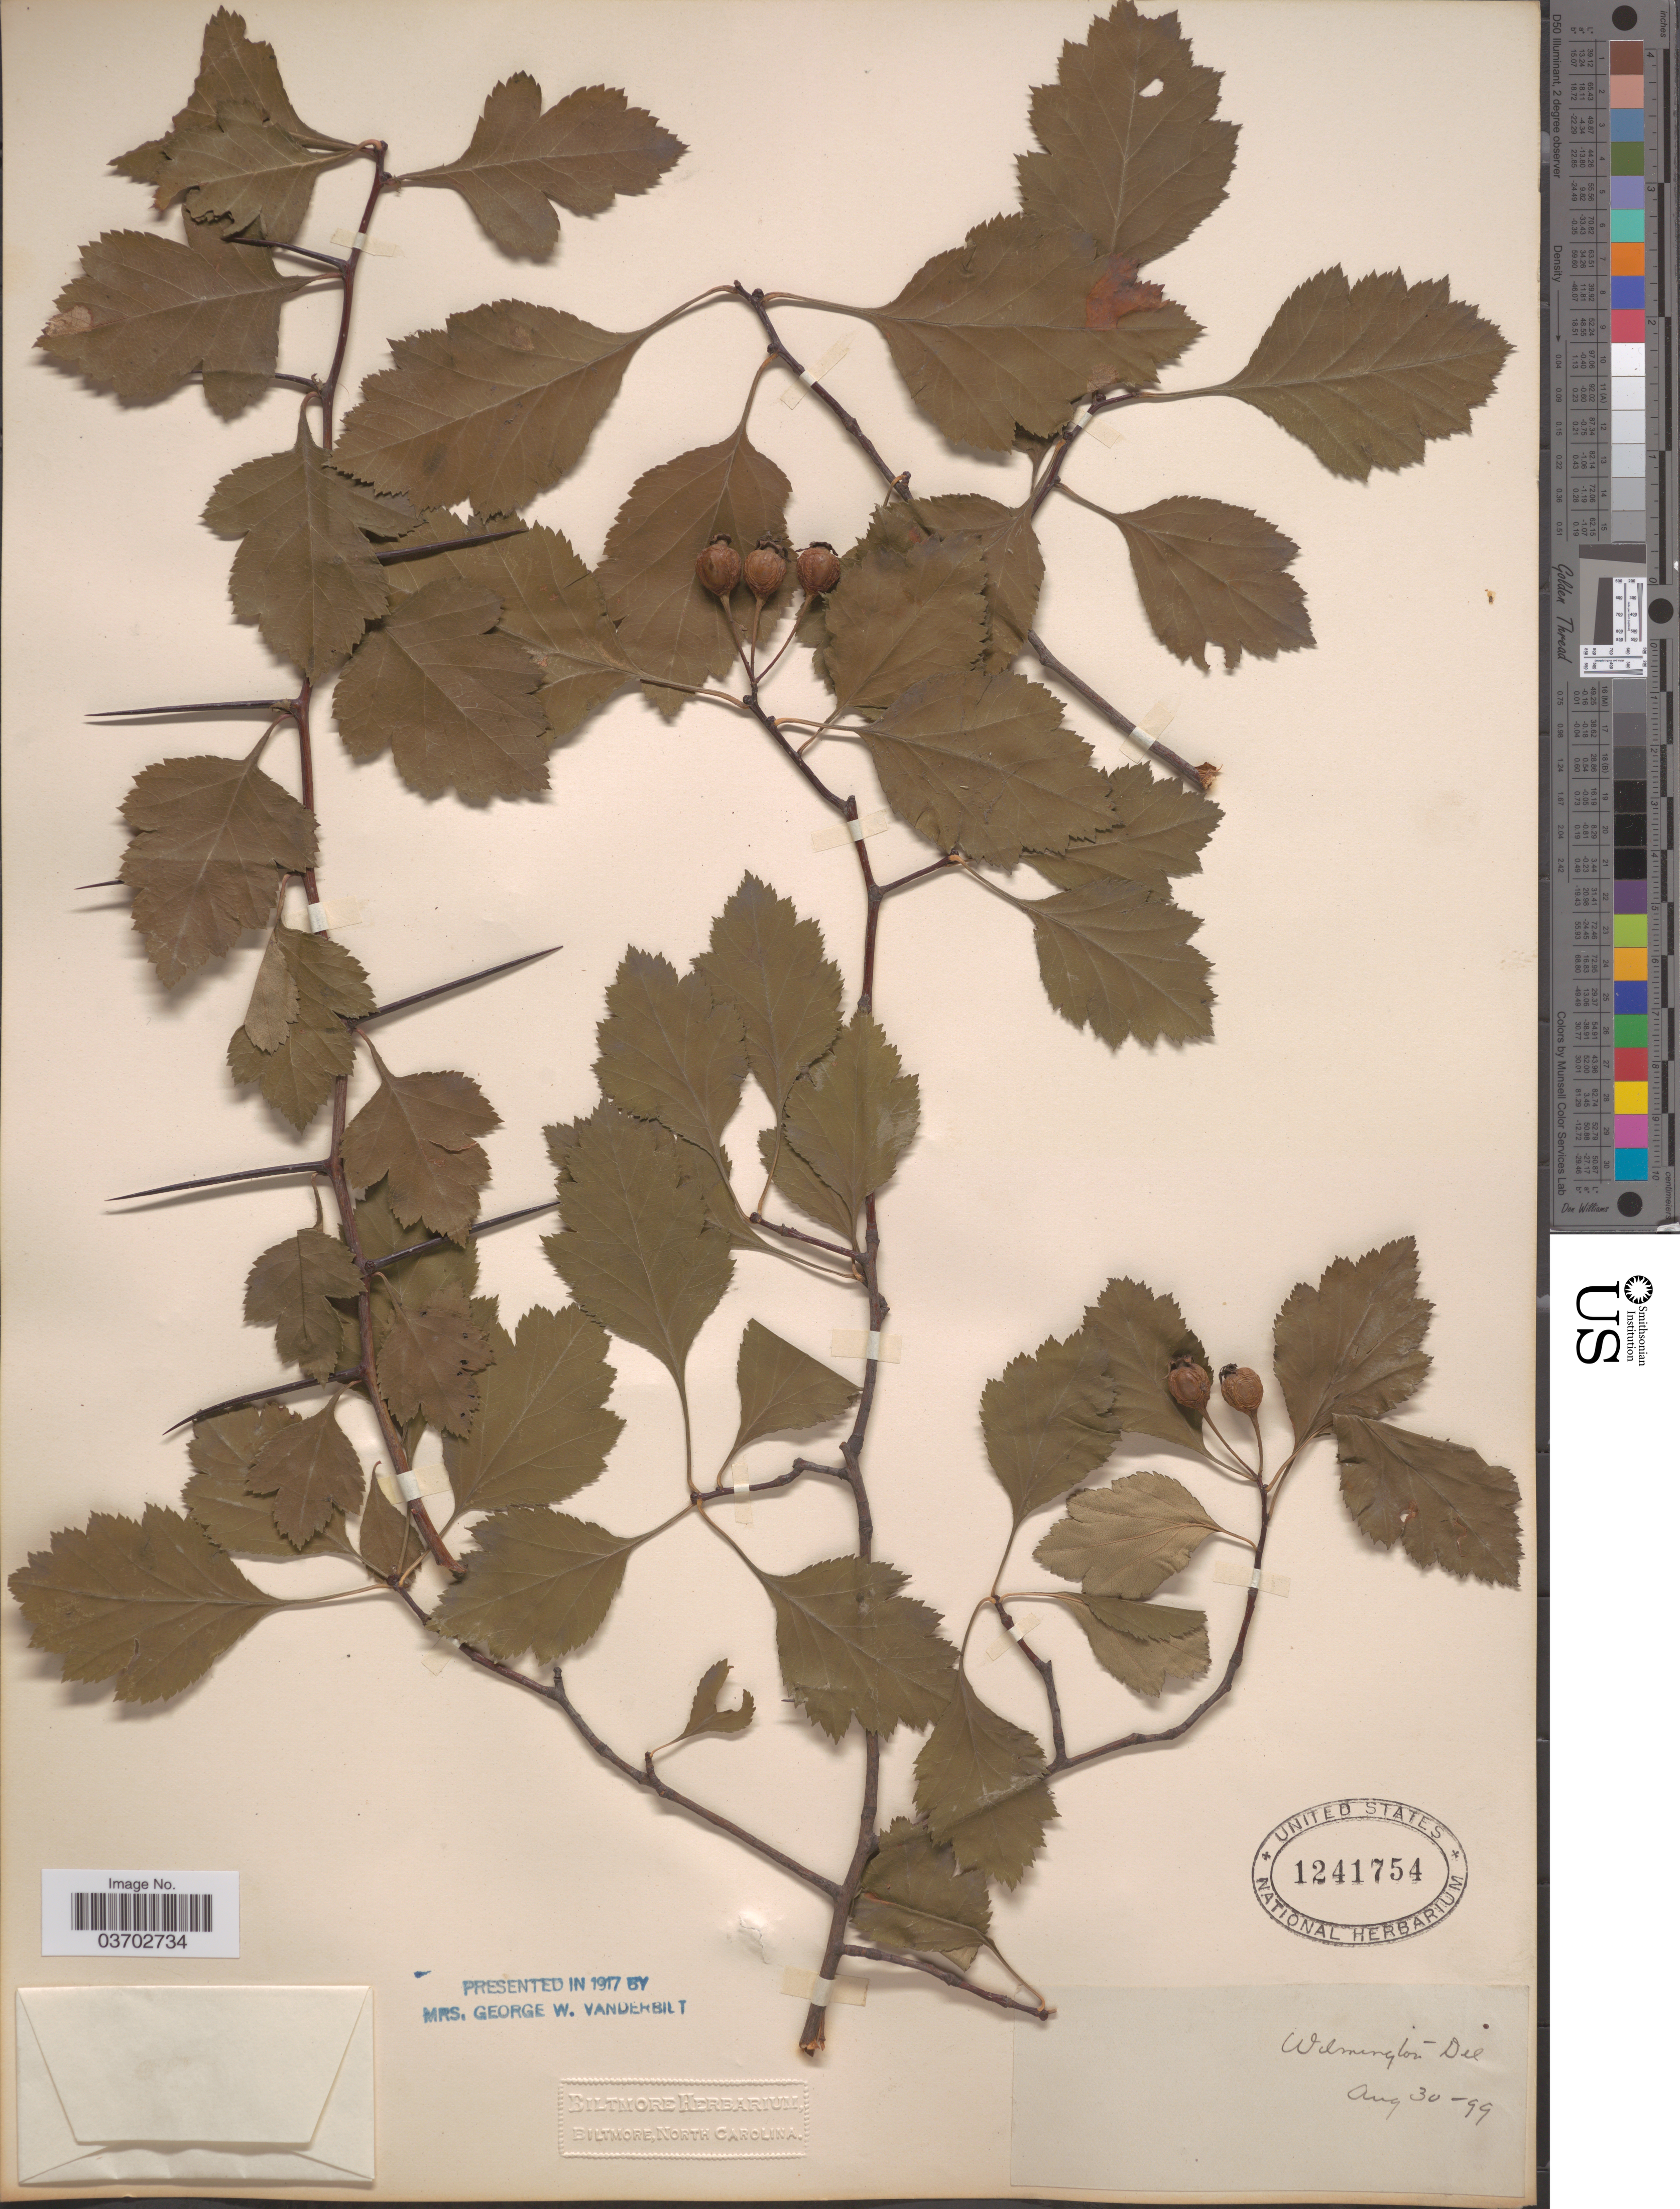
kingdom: Plantae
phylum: Tracheophyta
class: Magnoliopsida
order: Rosales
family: Rosaceae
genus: Crataegus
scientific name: Crataegus sp.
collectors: ex herb. Biltmore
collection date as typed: Transcribed d/m/y: 30/8/99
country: United States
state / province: Delaware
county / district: New Castle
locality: Wilmington.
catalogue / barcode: US 1241754